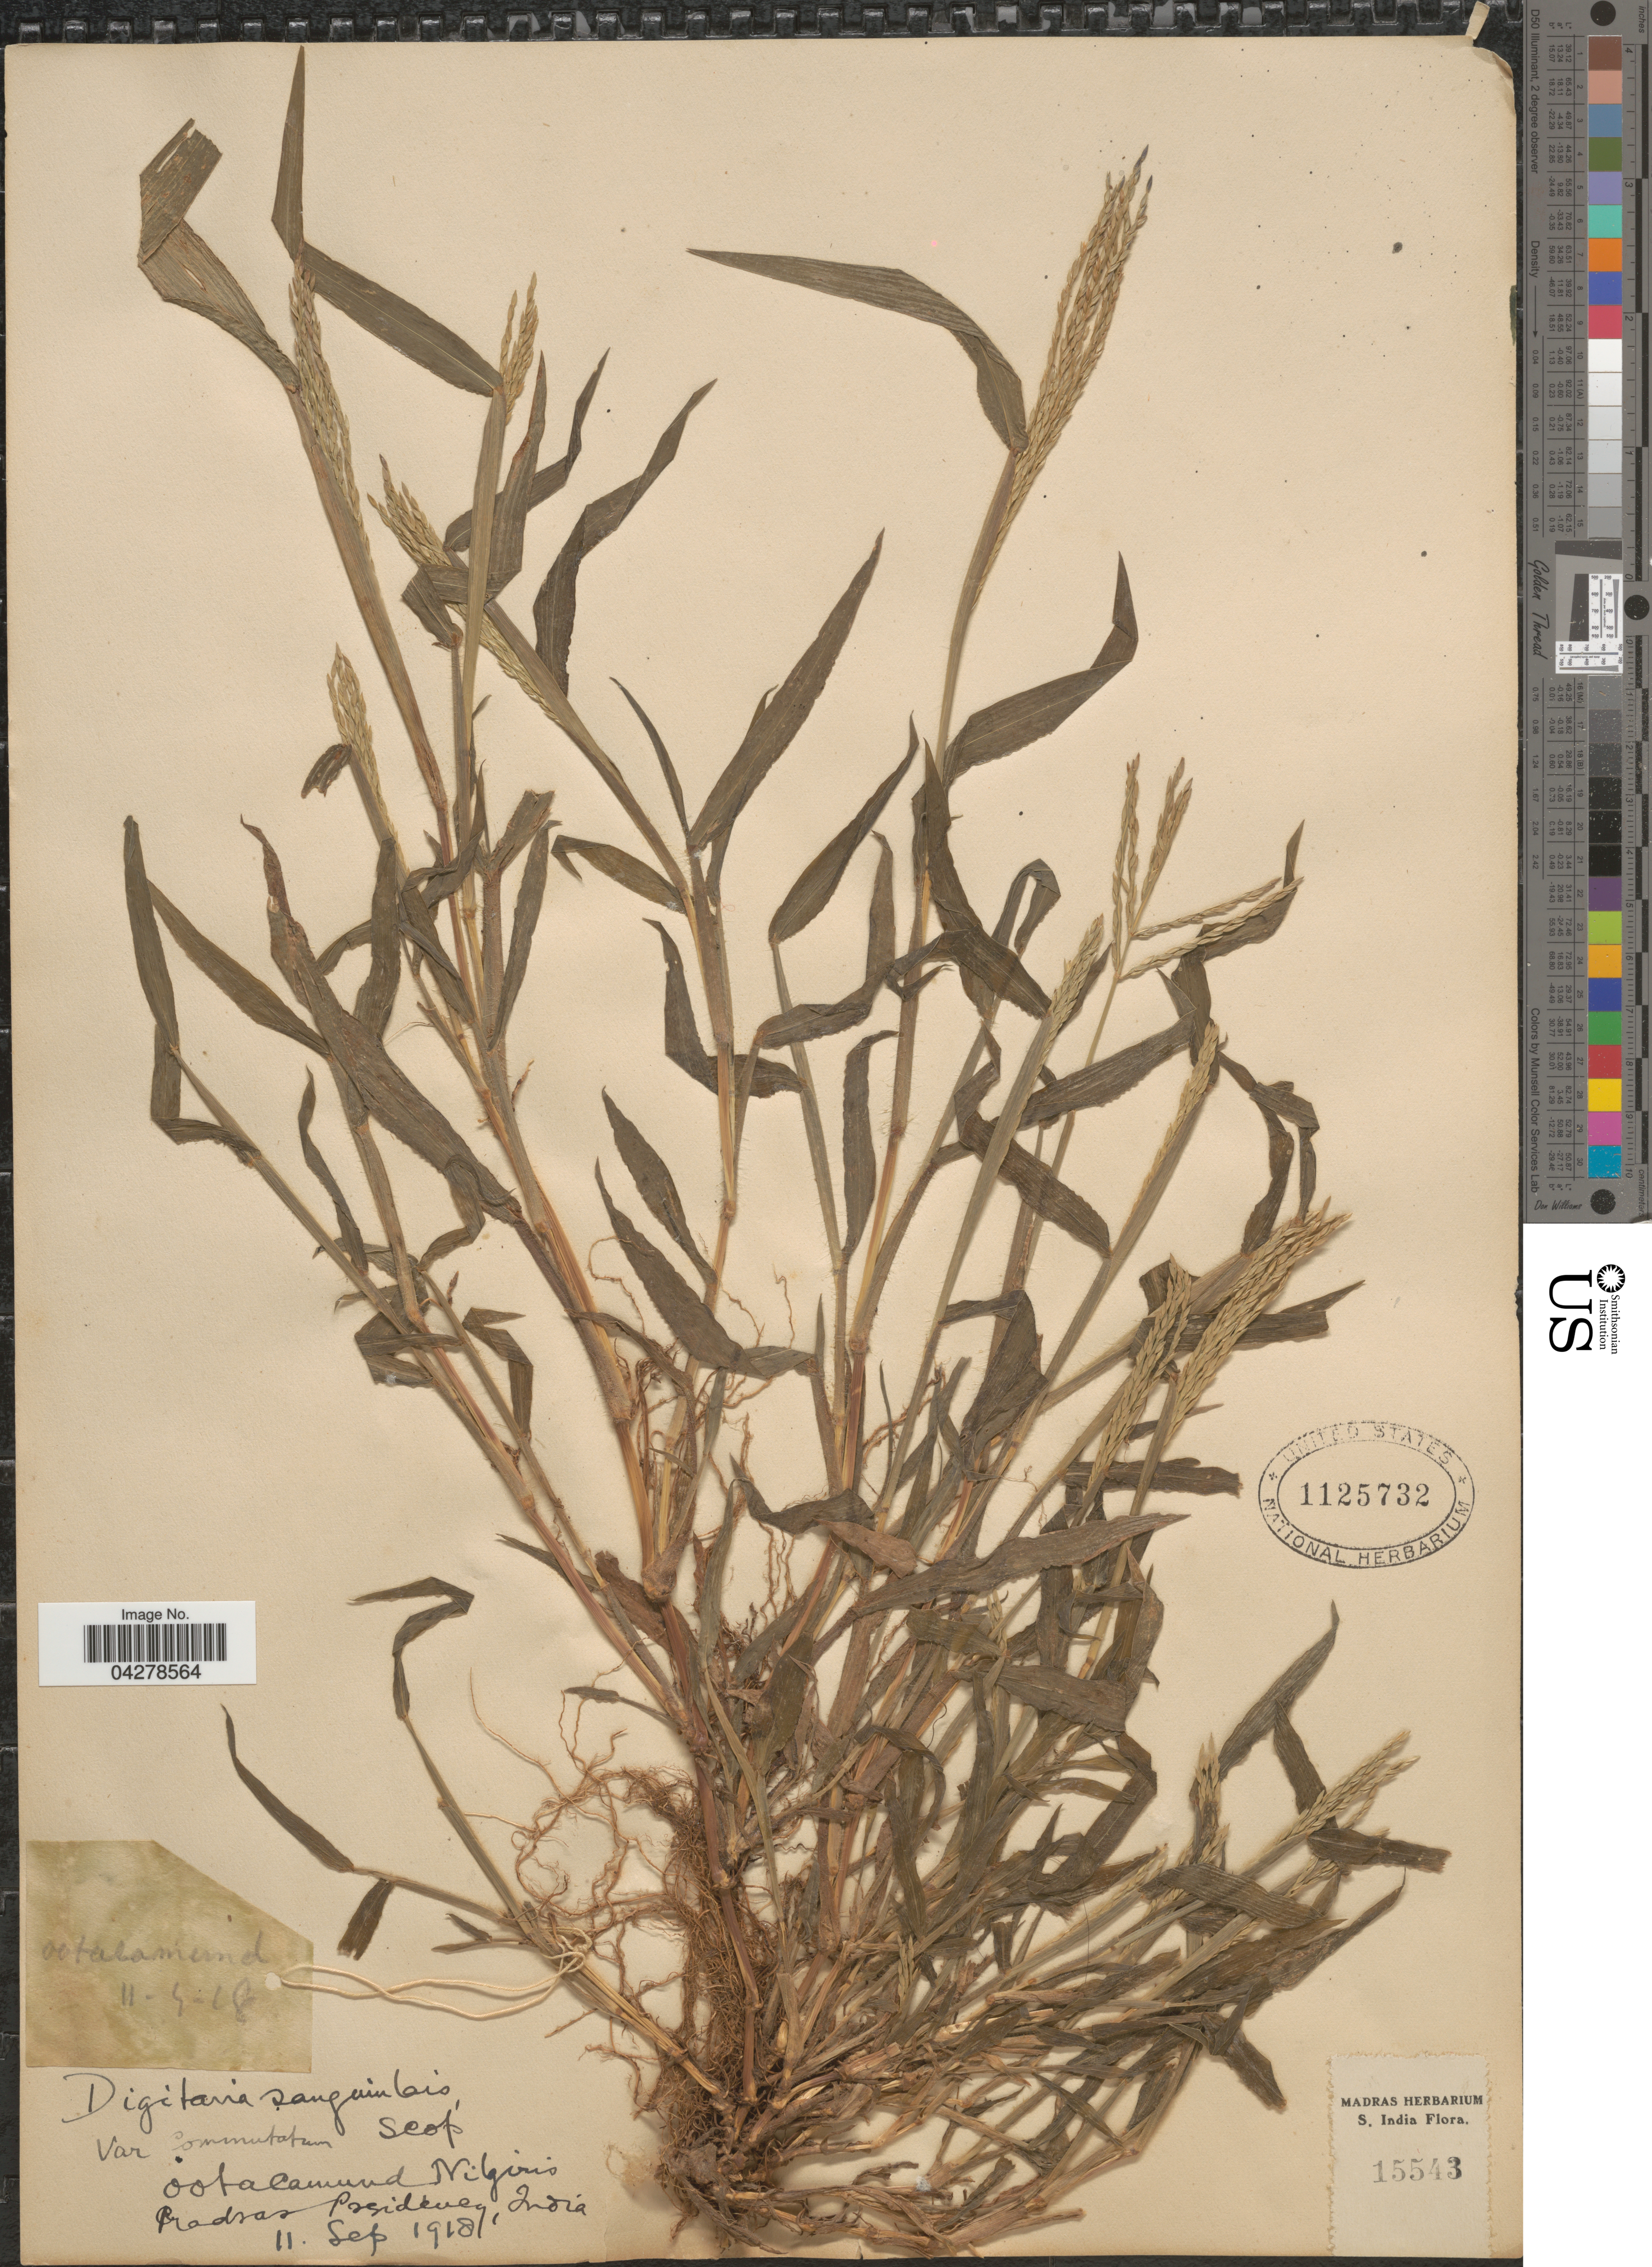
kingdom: Plantae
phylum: Tracheophyta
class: Liliopsida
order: Poales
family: Poaceae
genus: Digitaria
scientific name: Digitaria sanguinalis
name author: (L.) Scop.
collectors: Ex herb. Madras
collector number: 15543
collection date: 1918-09-11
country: India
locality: S. India. Ootacamund Nilgiris. Madras Presidency.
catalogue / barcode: US 1125732